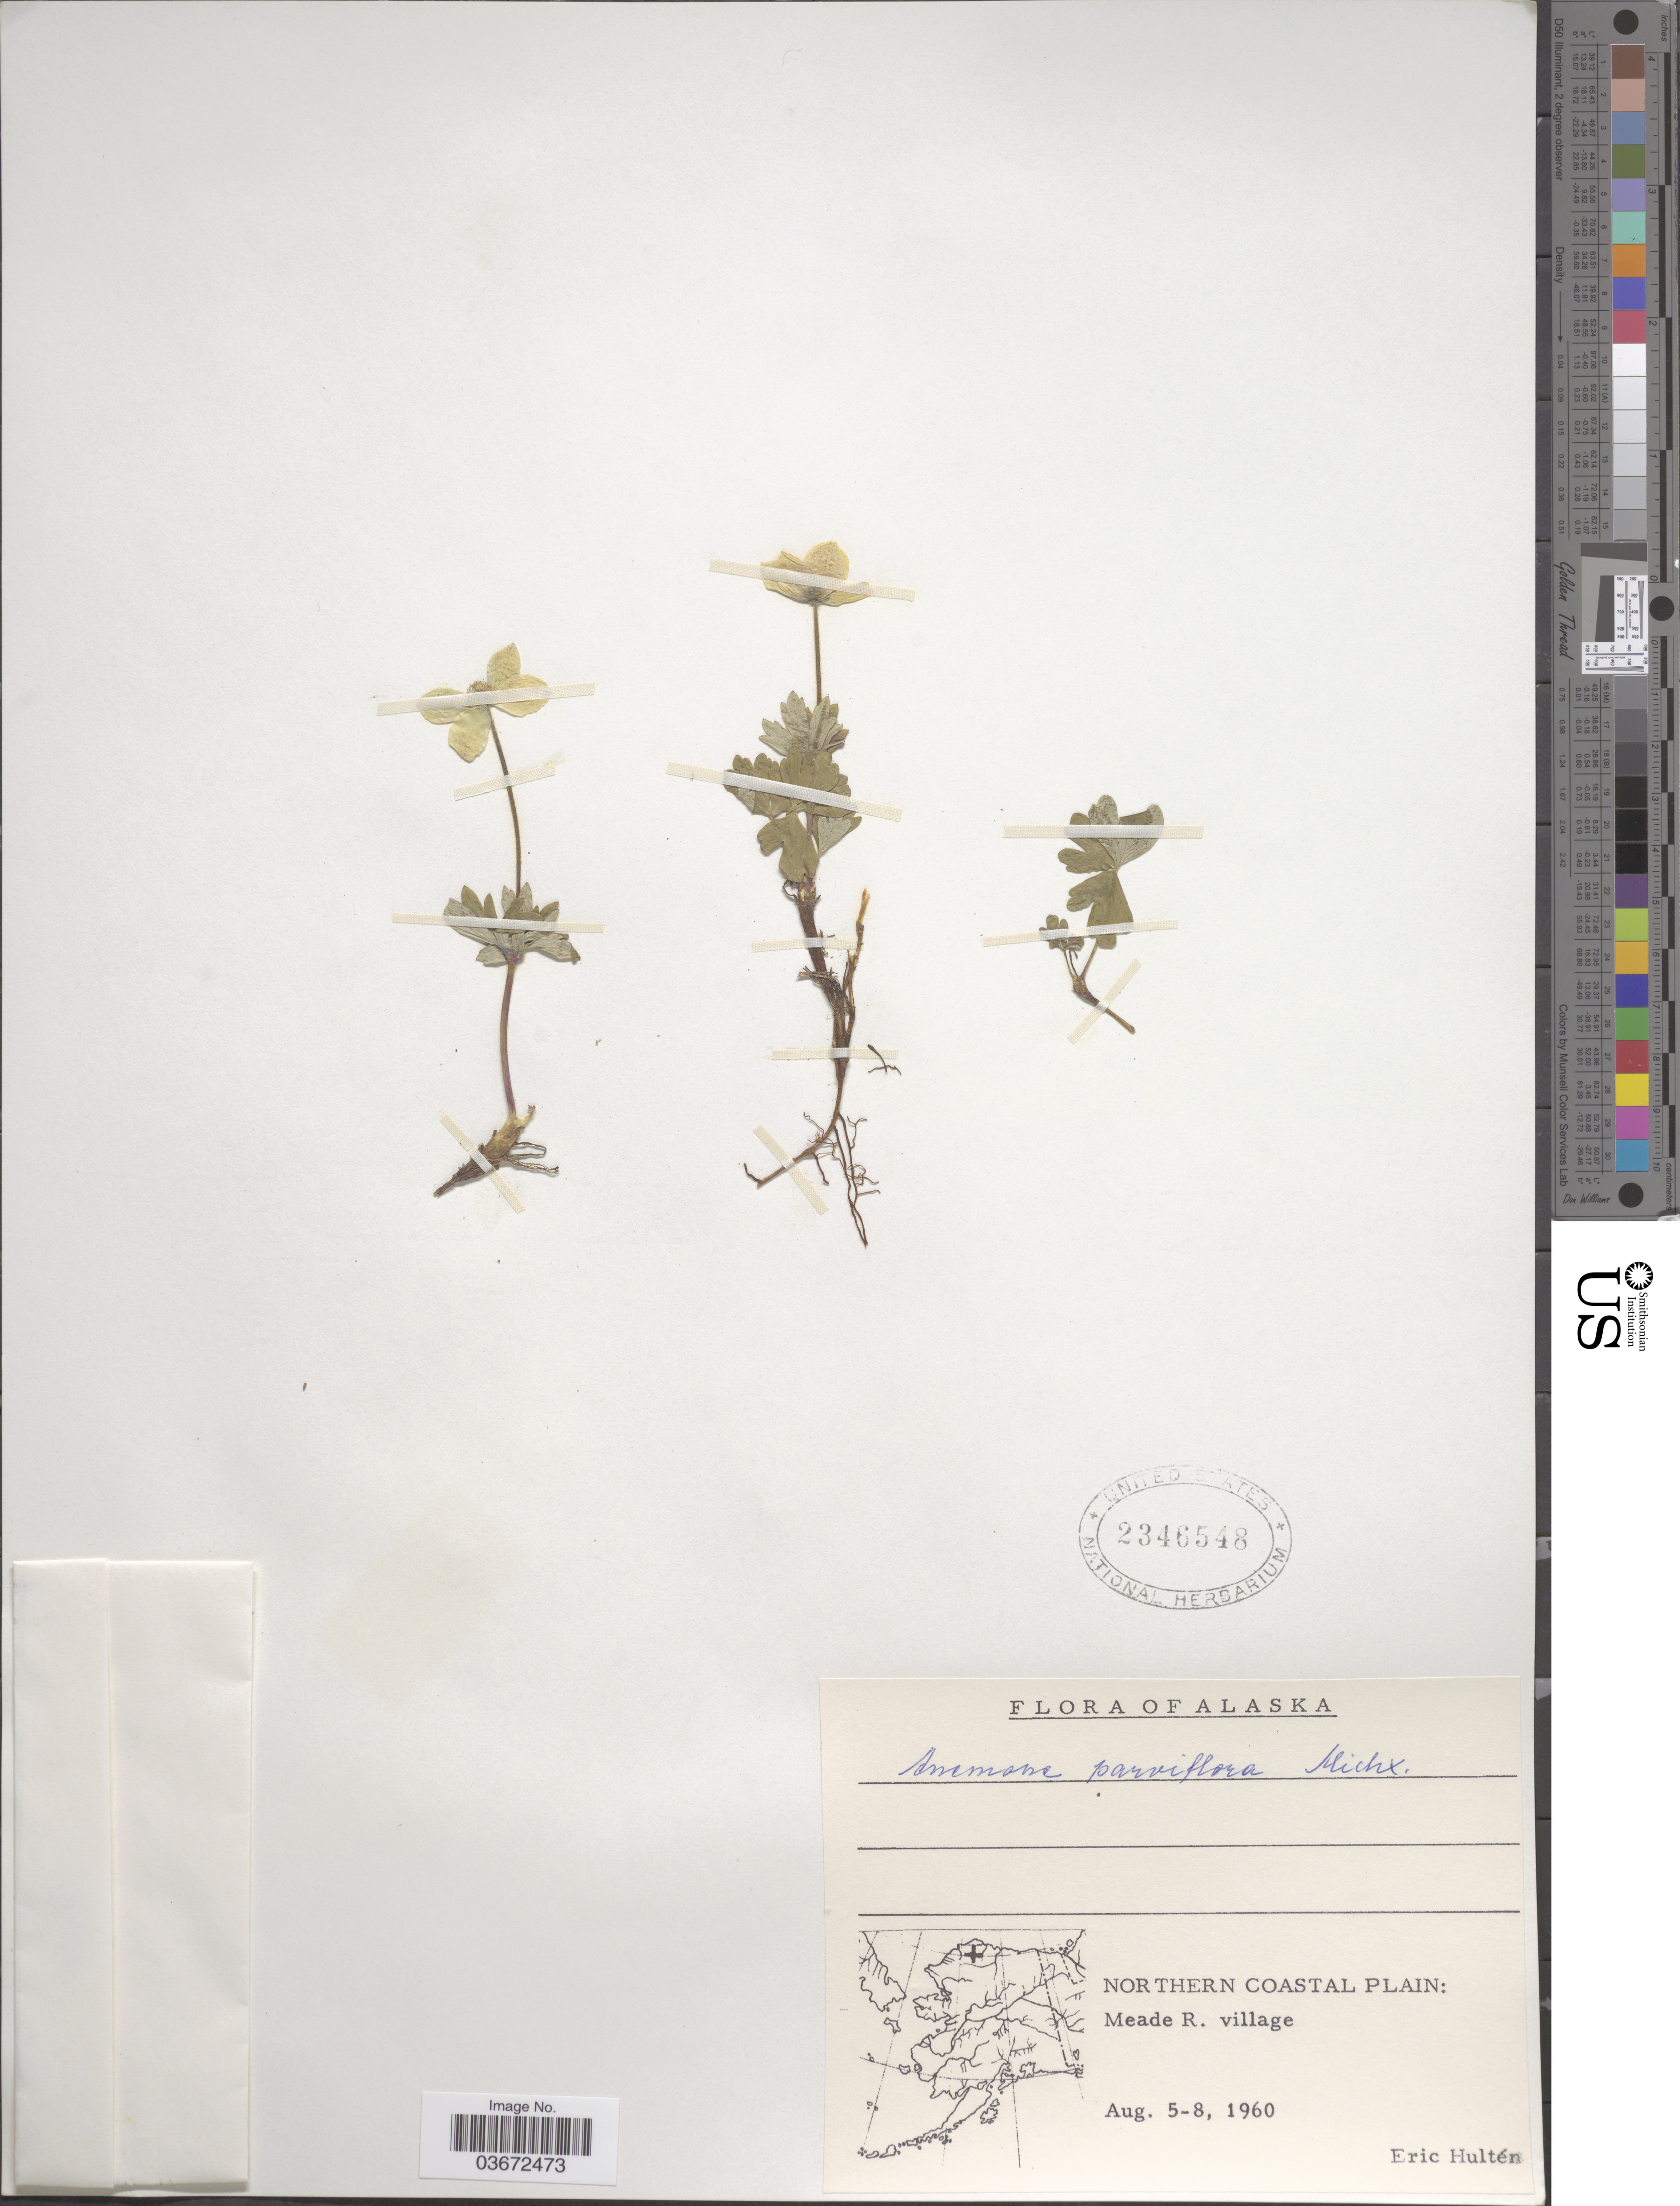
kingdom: Plantae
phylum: Tracheophyta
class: Magnoliopsida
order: Ranunculales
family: Ranunculaceae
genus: Anemone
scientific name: Anemone parviflora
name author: Michx.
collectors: E. G. Hultén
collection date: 1960-08-05/1960-08-08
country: United States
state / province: Alaska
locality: Northern Coastal Plain: Meade R. village.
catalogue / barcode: US 2346548